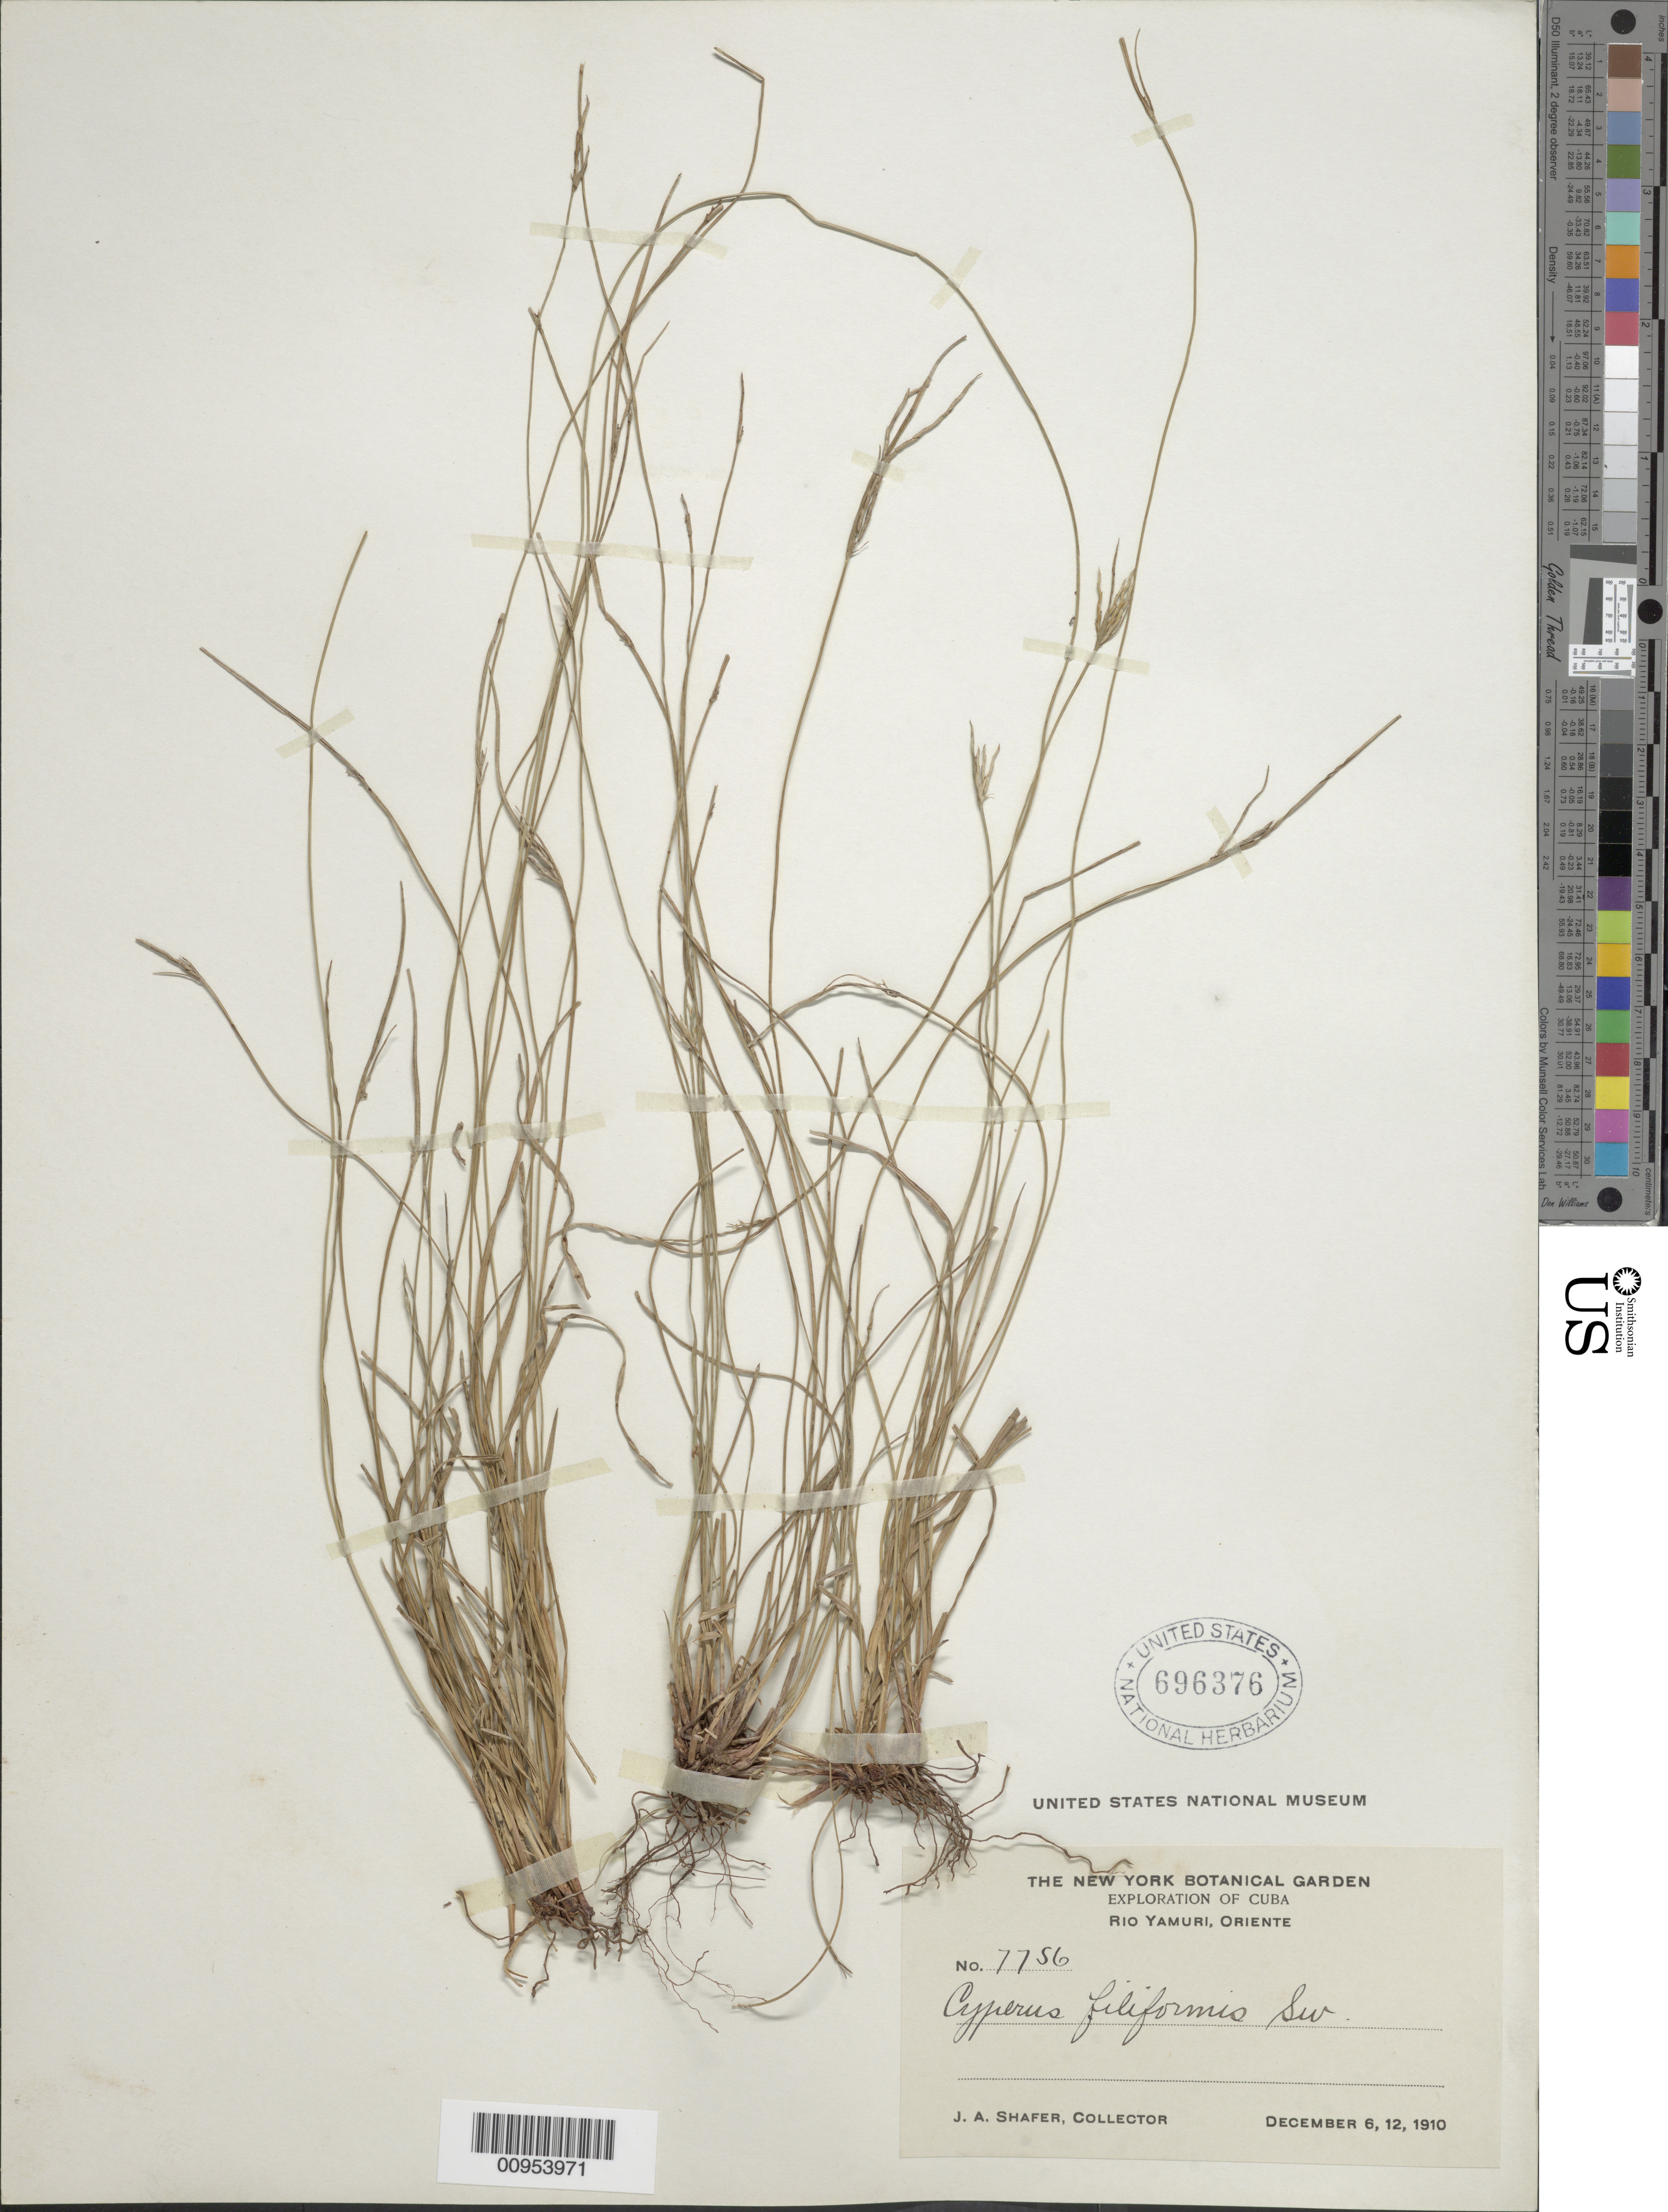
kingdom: Plantae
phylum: Tracheophyta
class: Liliopsida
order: Poales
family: Cyperaceae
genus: Cyperus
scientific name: Cyperus filiformis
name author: Sw.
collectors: J. A. Shafer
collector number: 7756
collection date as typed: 06 Dec 1910 to 12 Dec 1910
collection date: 1910-12-06/1910-12-12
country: Cuba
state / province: Oriente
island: Cuba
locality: Rio Yamuri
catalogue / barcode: US 696376